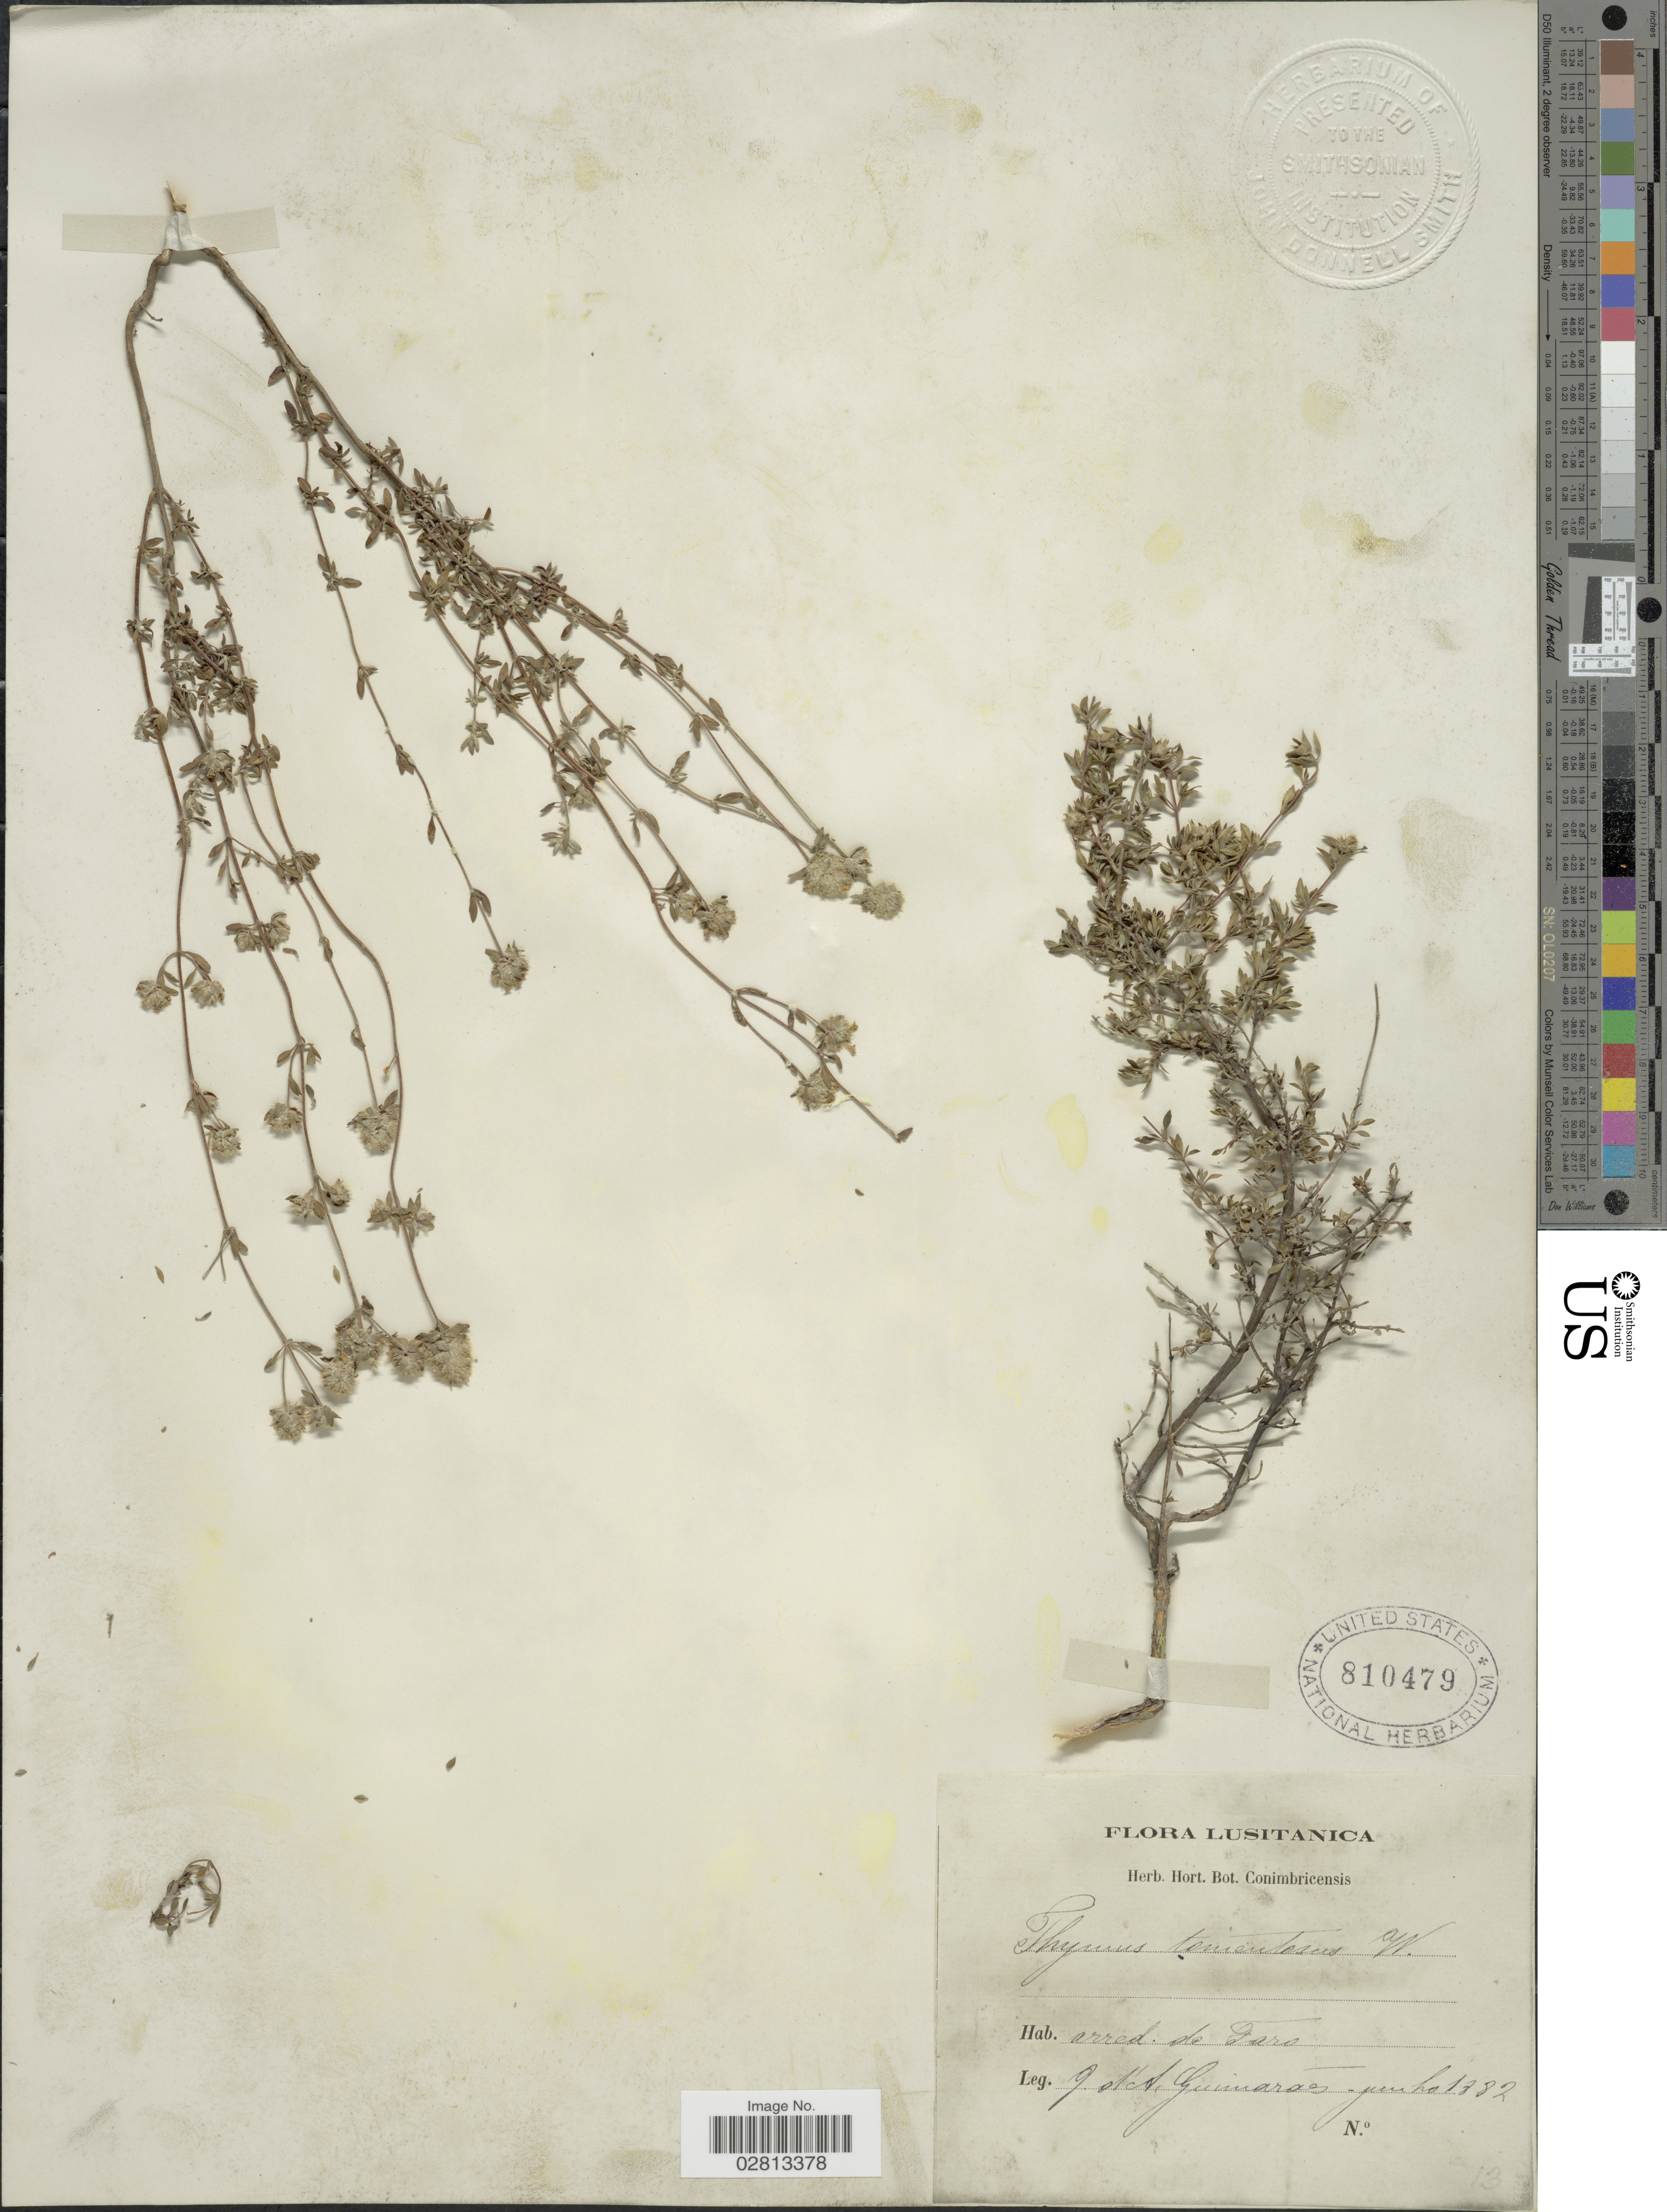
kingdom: Plantae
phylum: Tracheophyta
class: Magnoliopsida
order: Lamiales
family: Lamiaceae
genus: Thymus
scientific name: Thymus tomentosus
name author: Willd.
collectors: Guimaraes, J.A.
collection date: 1882-06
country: Portugal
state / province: Faro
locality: Lusitanica. arred. de Faro.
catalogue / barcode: US 810479